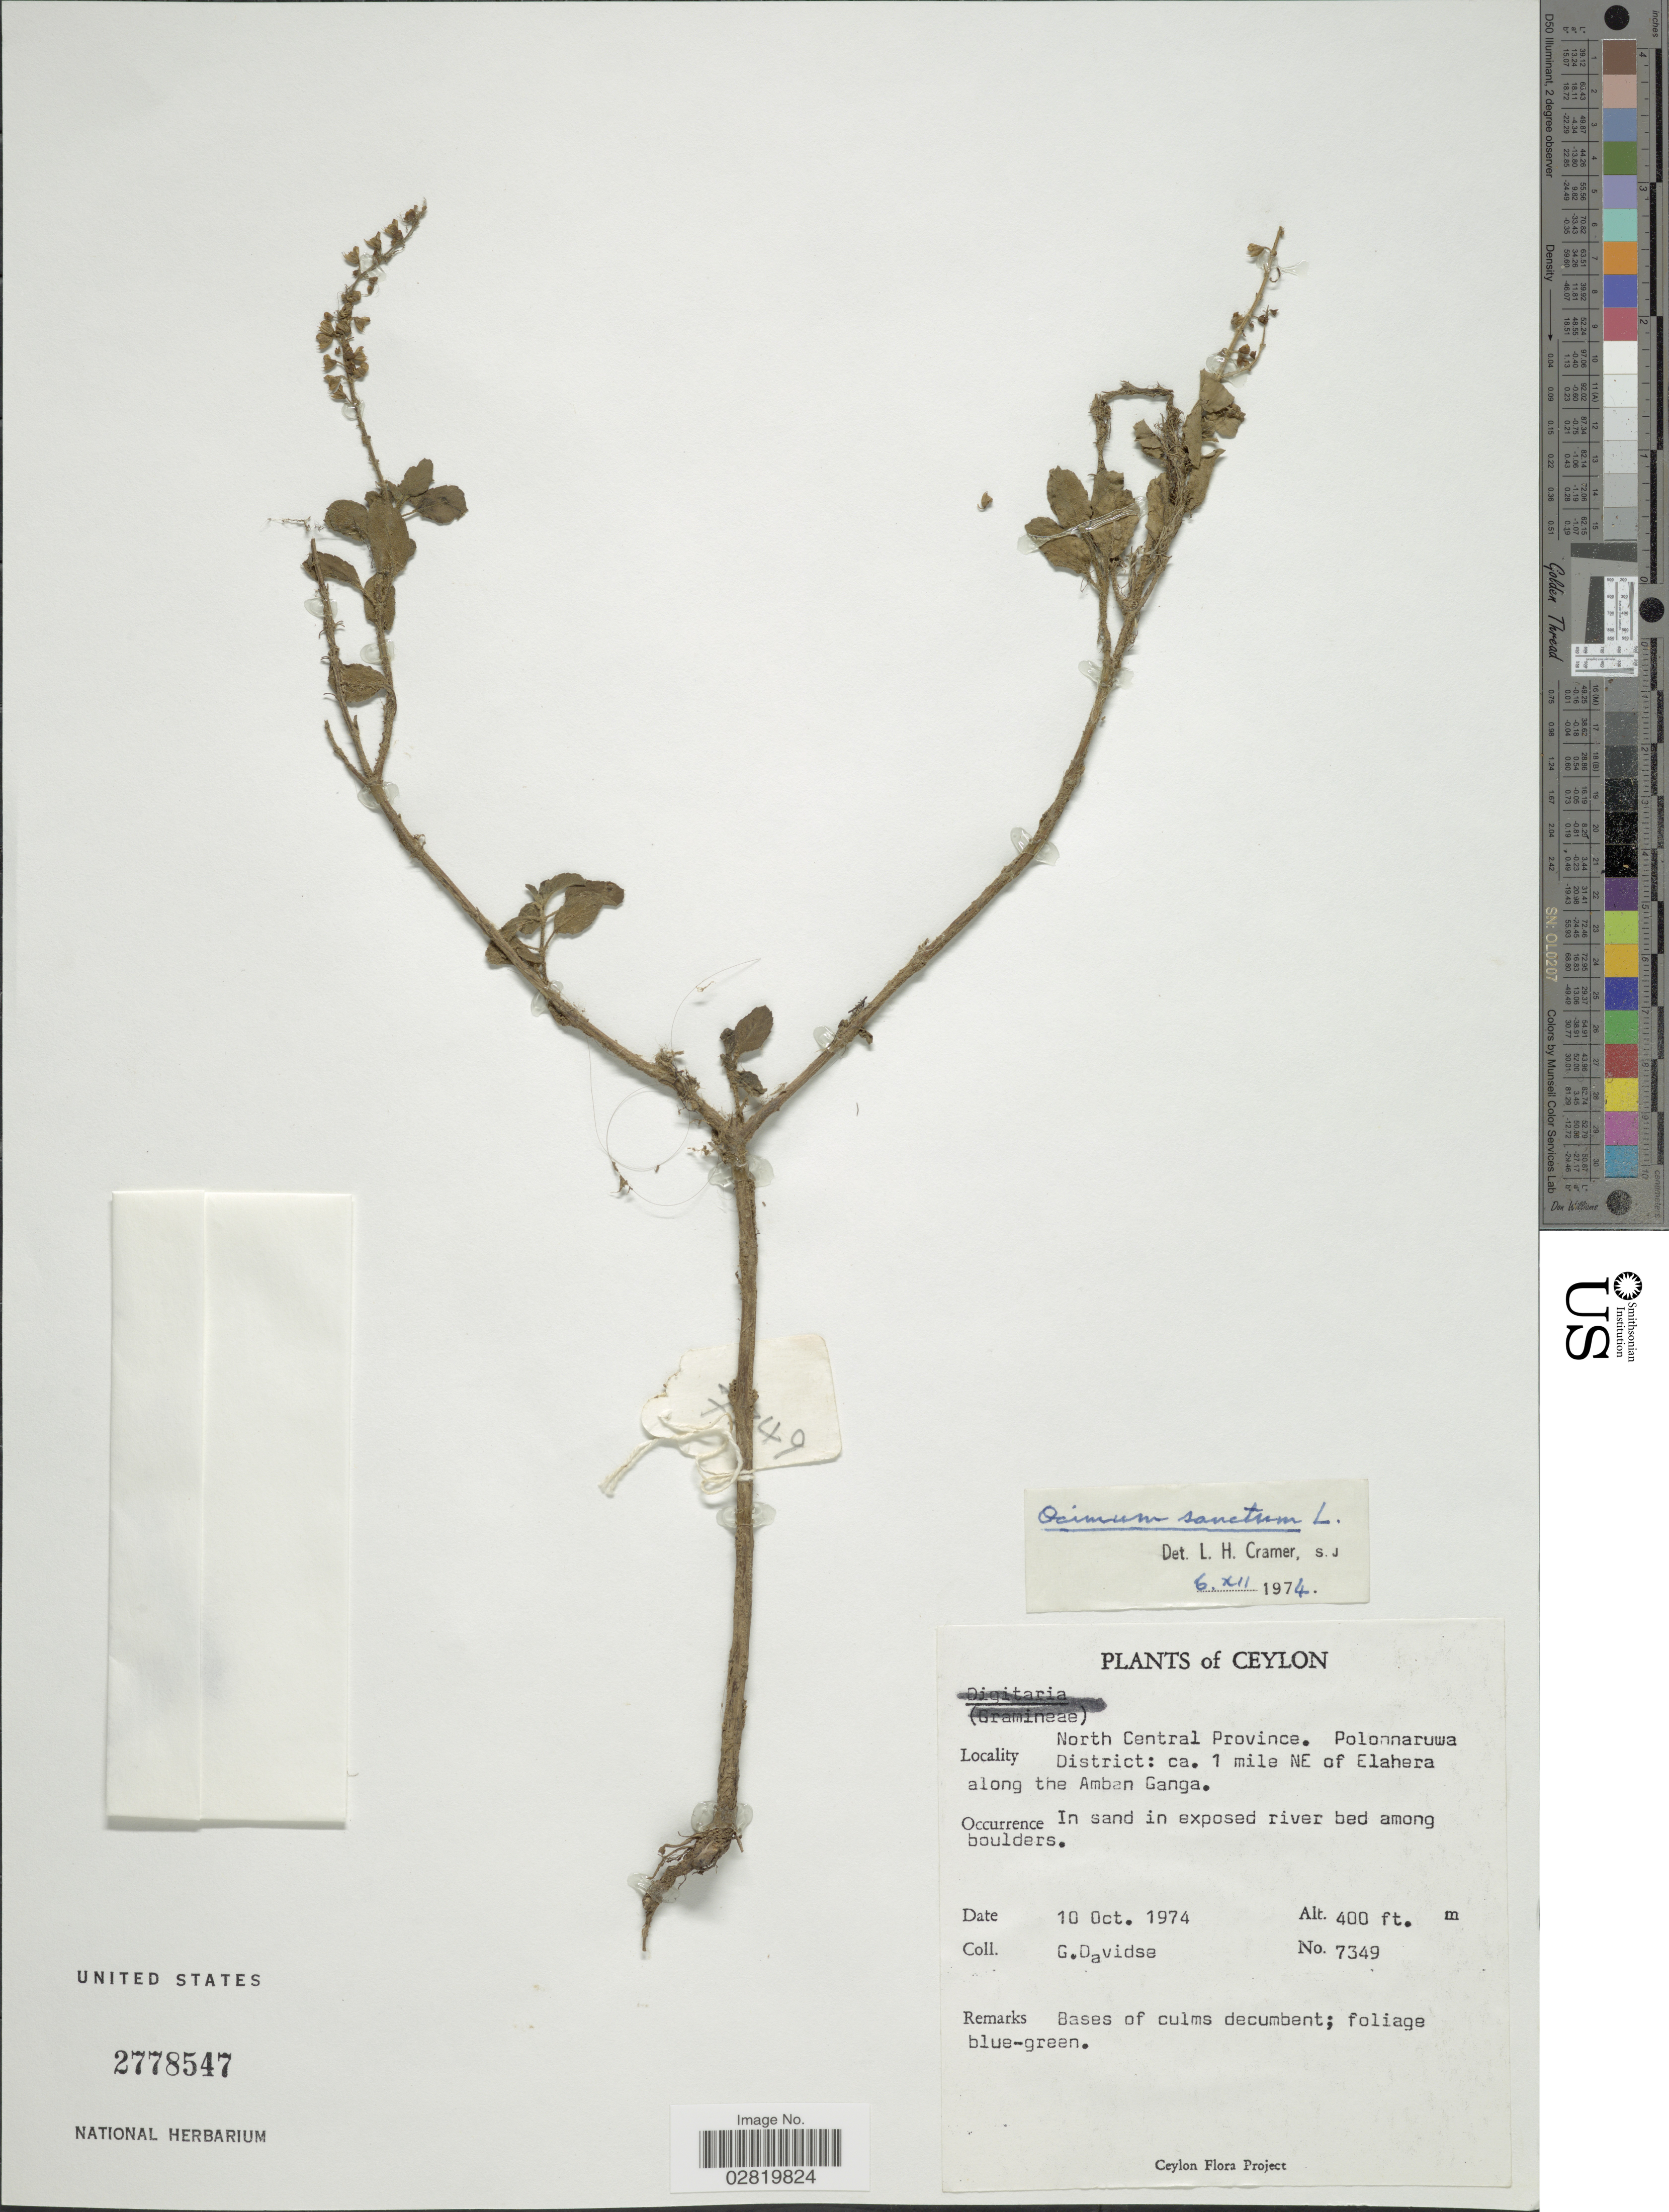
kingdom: Plantae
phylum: Tracheophyta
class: Magnoliopsida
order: Lamiales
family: Lamiaceae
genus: Ocimum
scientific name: Ocimum sanctum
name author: L.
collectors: G. Davidse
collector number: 7349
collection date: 1974-10-10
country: Sri Lanka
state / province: North Central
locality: Ceylon, North Central Province, Polonnaruwa District: ca. 1 mile NE of Elahera along the Amban Ganga, In sand in exposed river bed among boulders.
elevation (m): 122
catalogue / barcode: US 2778547